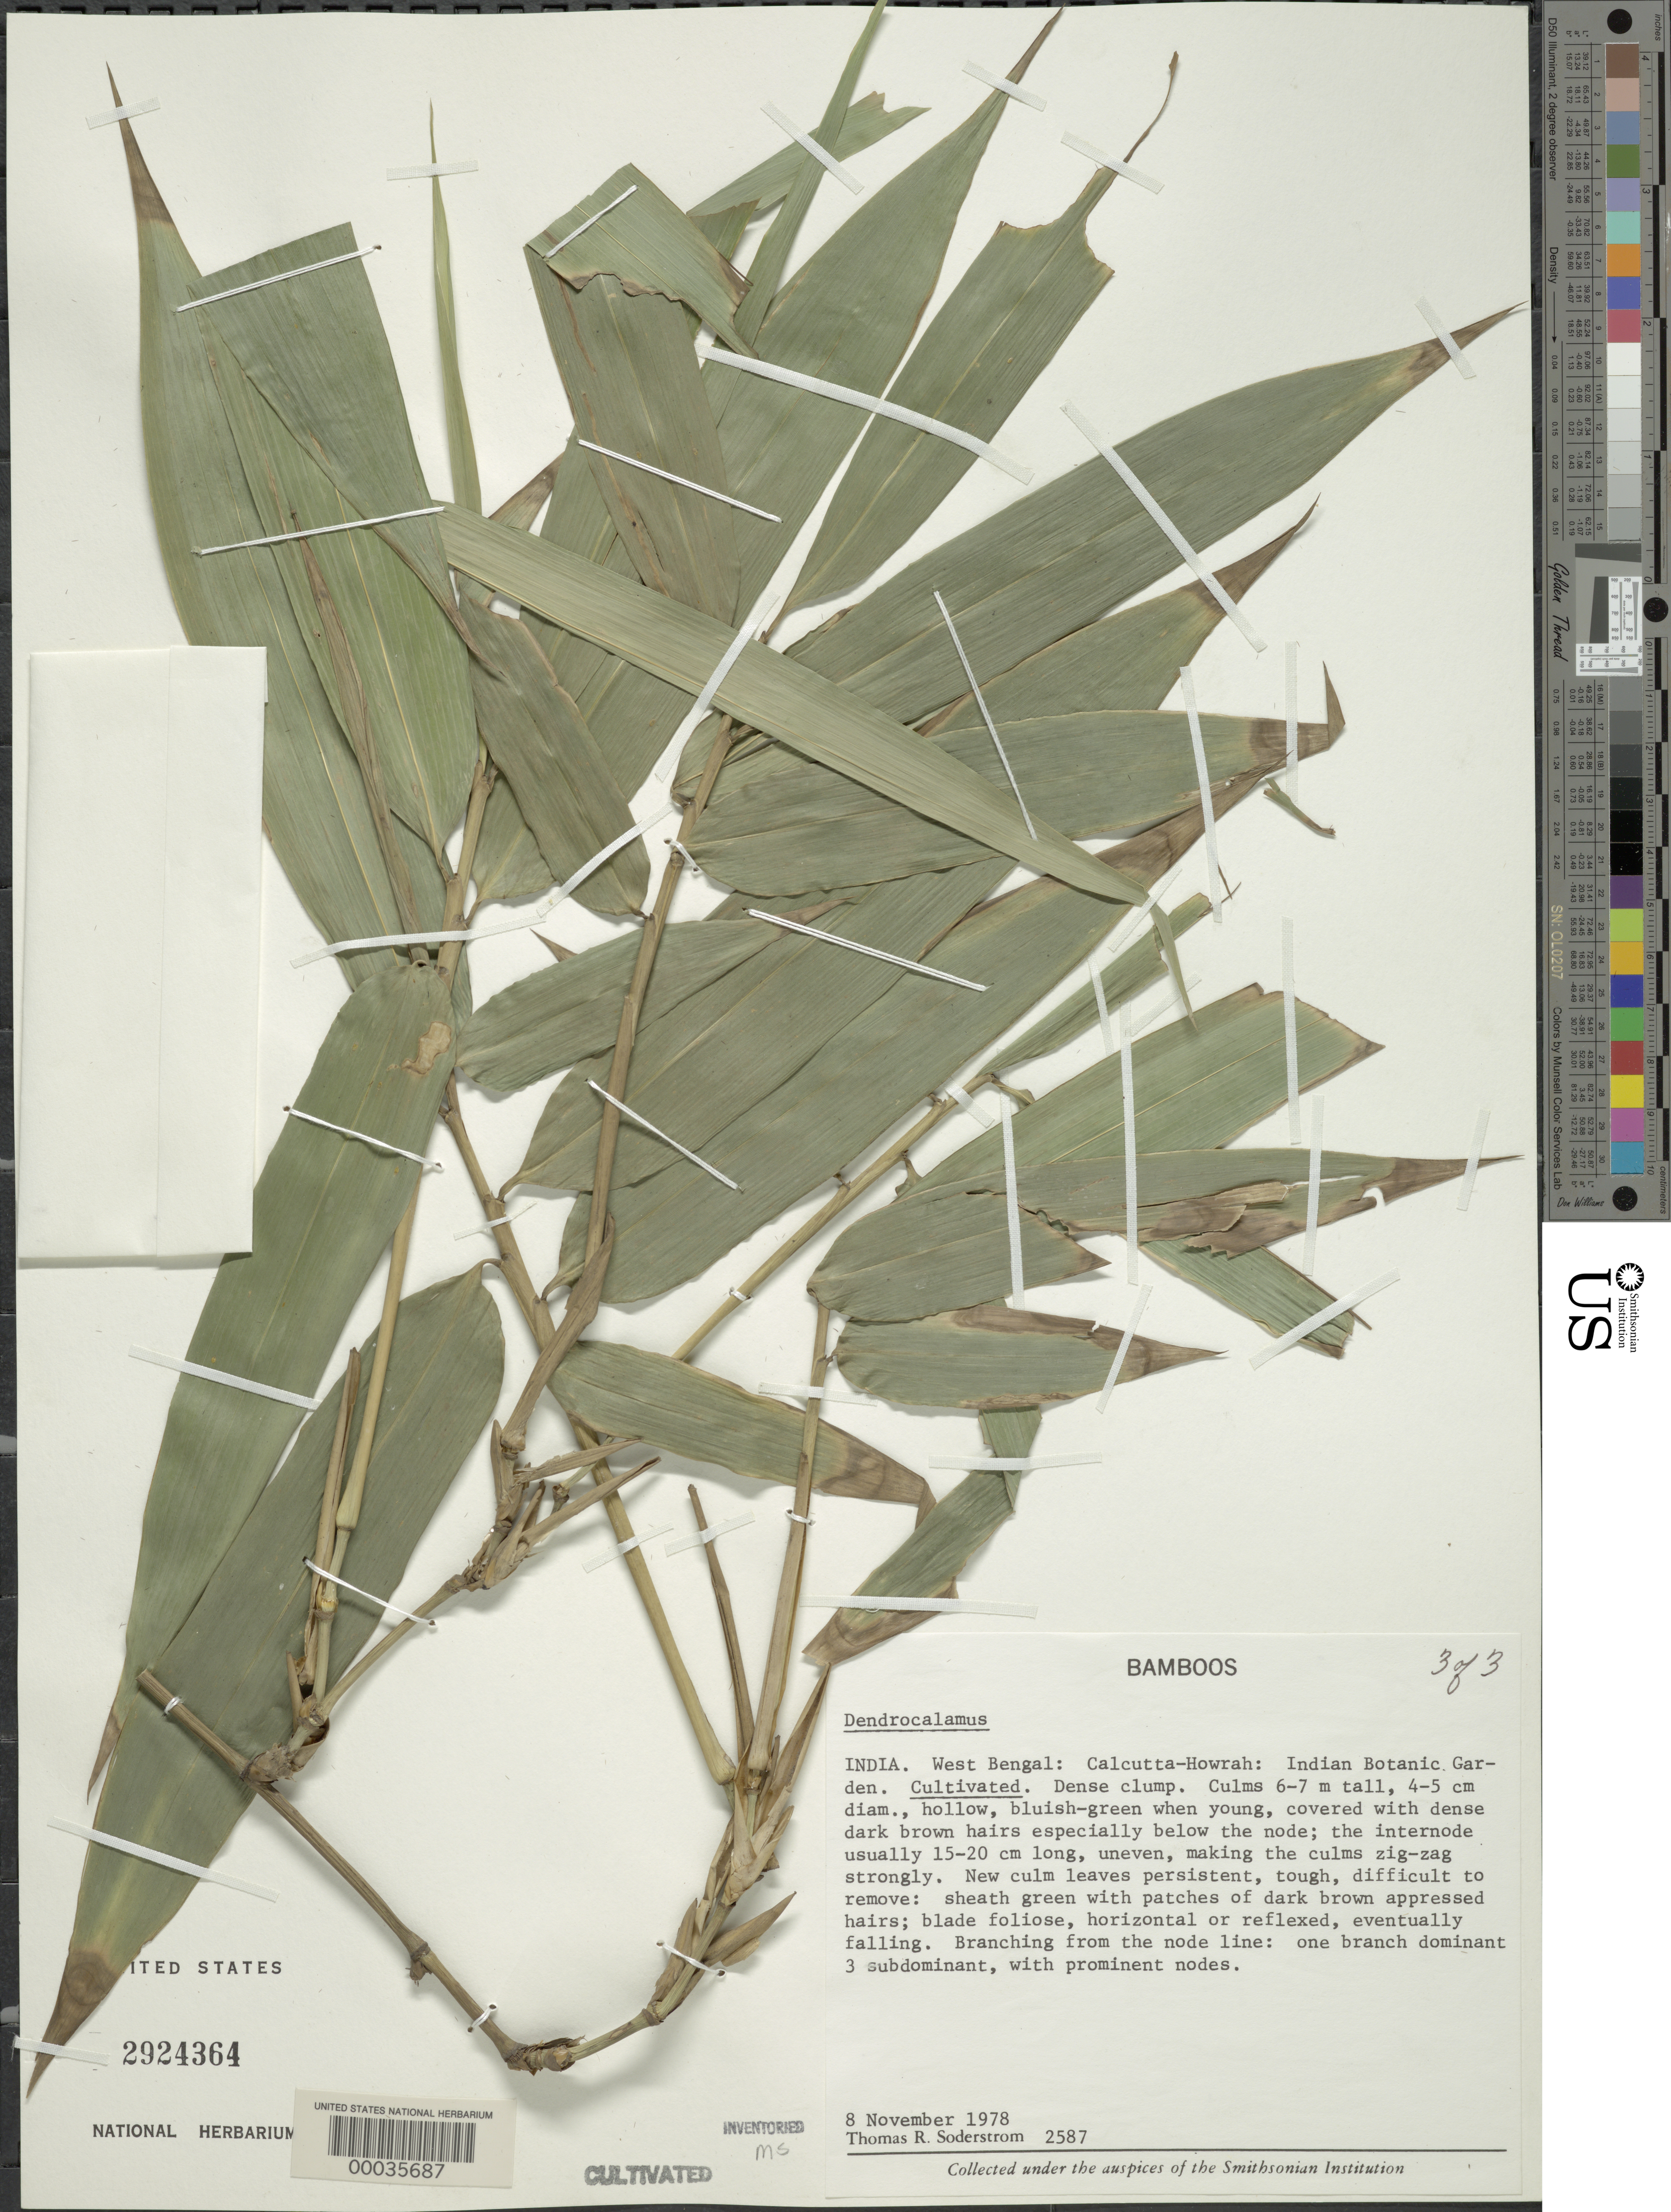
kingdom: Plantae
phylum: Tracheophyta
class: Liliopsida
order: Poales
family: Poaceae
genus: Dendrocalamus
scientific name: Dendrocalamus sp.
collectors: T. R. Soderstrom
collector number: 2587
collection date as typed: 08 Nov 1978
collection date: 1978-11-08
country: India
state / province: West Bengal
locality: Calcutta-howrah, indian botanical garden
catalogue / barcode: US 2924364